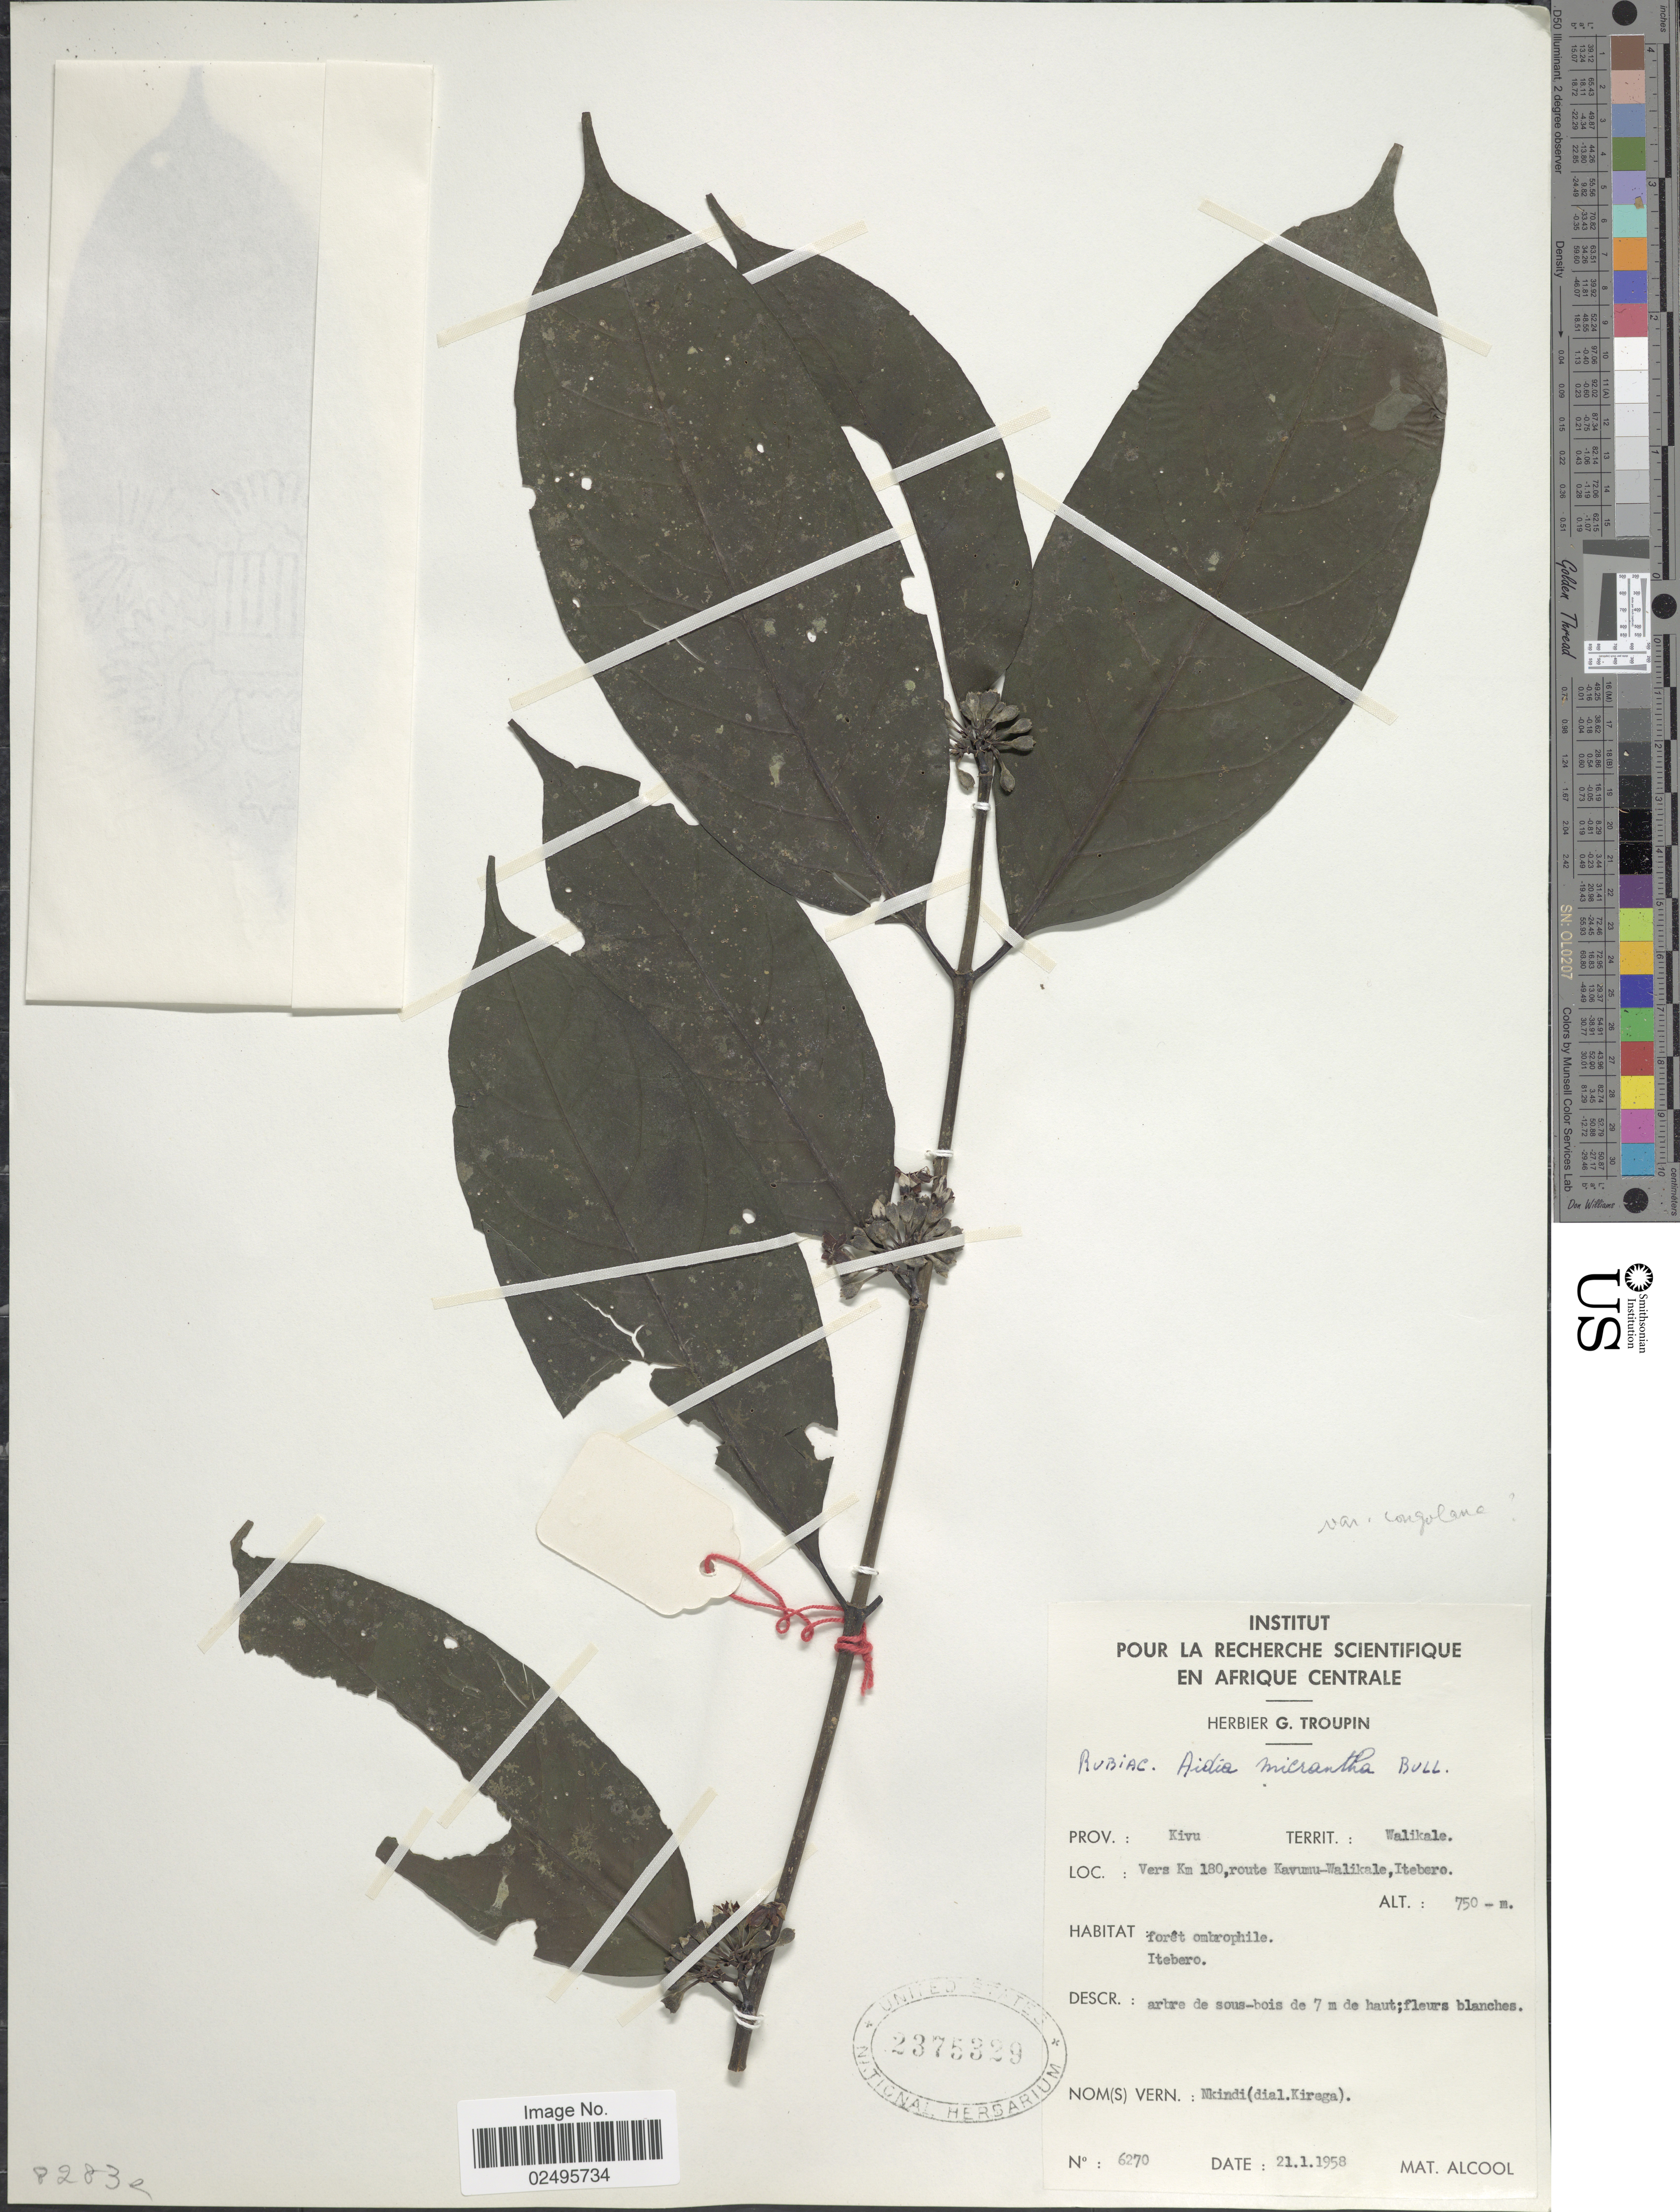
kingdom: Plantae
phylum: Tracheophyta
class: Magnoliopsida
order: Gentianales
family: Rubiaceae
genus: Aidia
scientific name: Aidia micrantha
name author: (K. Schum.) Bullock ex F. White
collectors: M. Alcool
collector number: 6270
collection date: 1958-01-21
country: Congo, Democratic Republic of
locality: Prov.: Kivu. Territ.: Walikale. Vers Km 180, route Kavumu-Walikale, Itebero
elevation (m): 750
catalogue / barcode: US 2375329